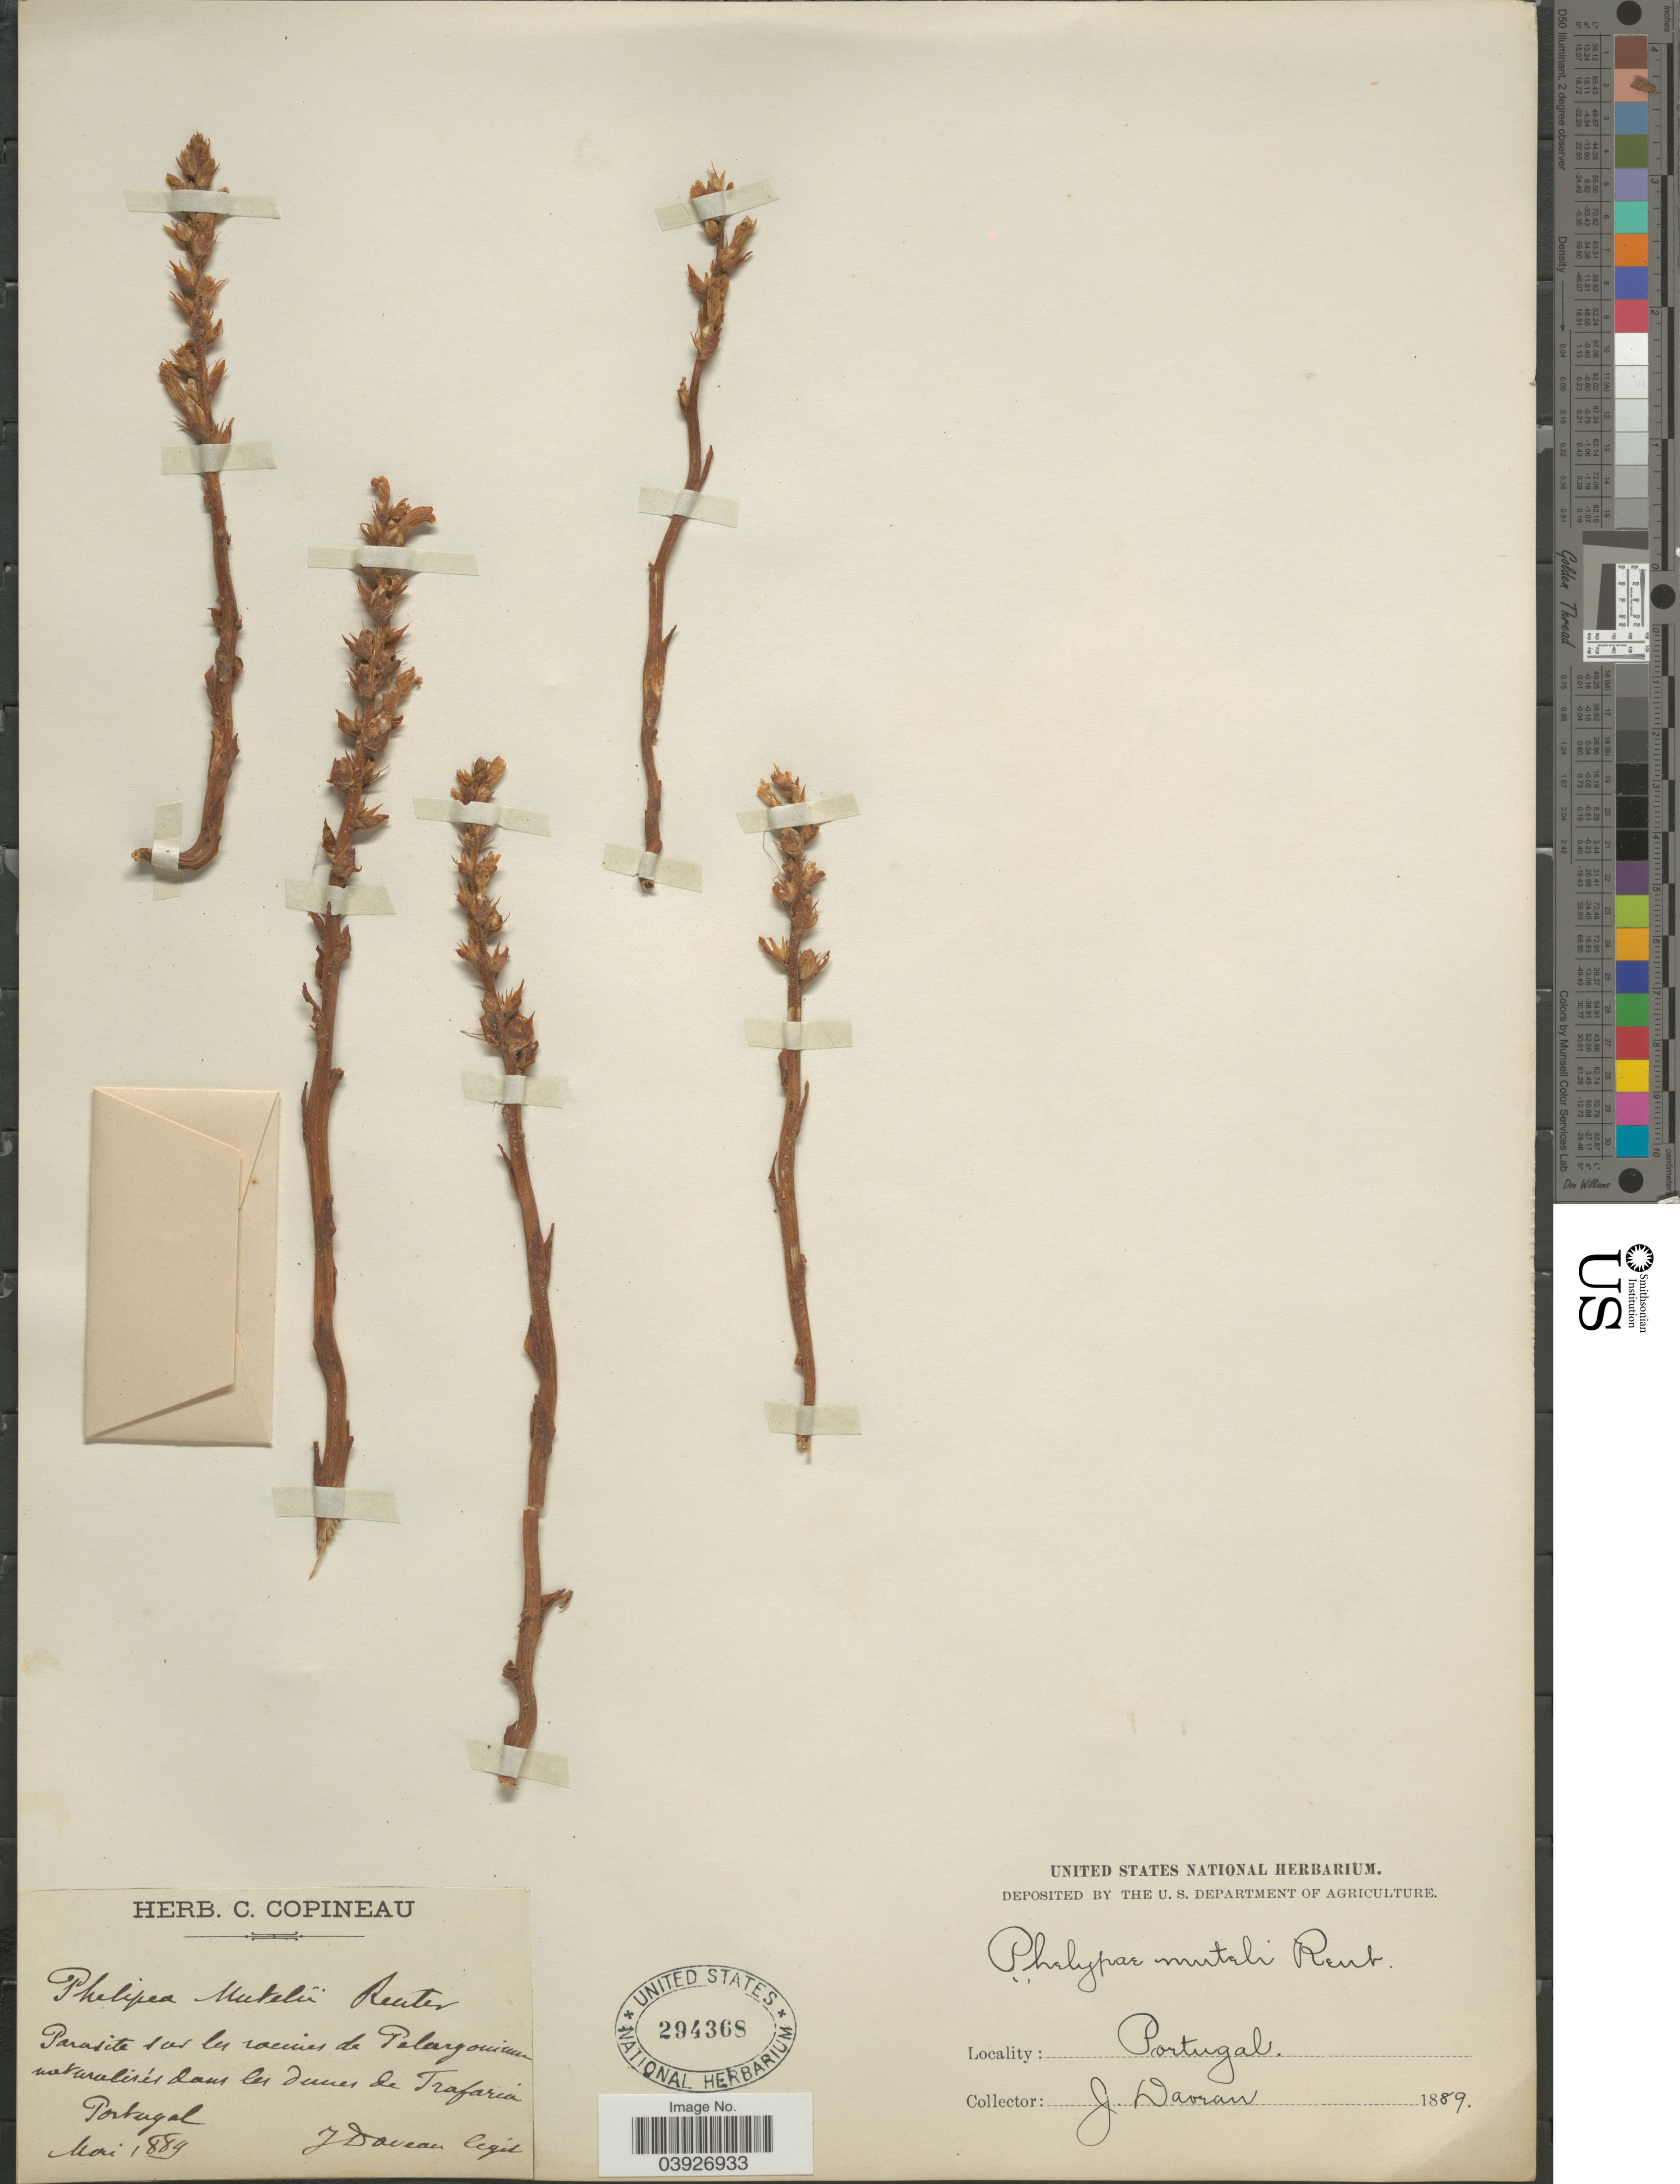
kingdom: Plantae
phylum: Tracheophyta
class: Magnoliopsida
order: Lamiales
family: Orobanchaceae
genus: Orobanche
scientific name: Orobanche mutelii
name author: F.W. Schultz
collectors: J. Daveau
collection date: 1889-05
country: Portugal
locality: Parasite sur les racines de Pelargonoium naturalisis dan les dunes de Trafaria.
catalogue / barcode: US 294368